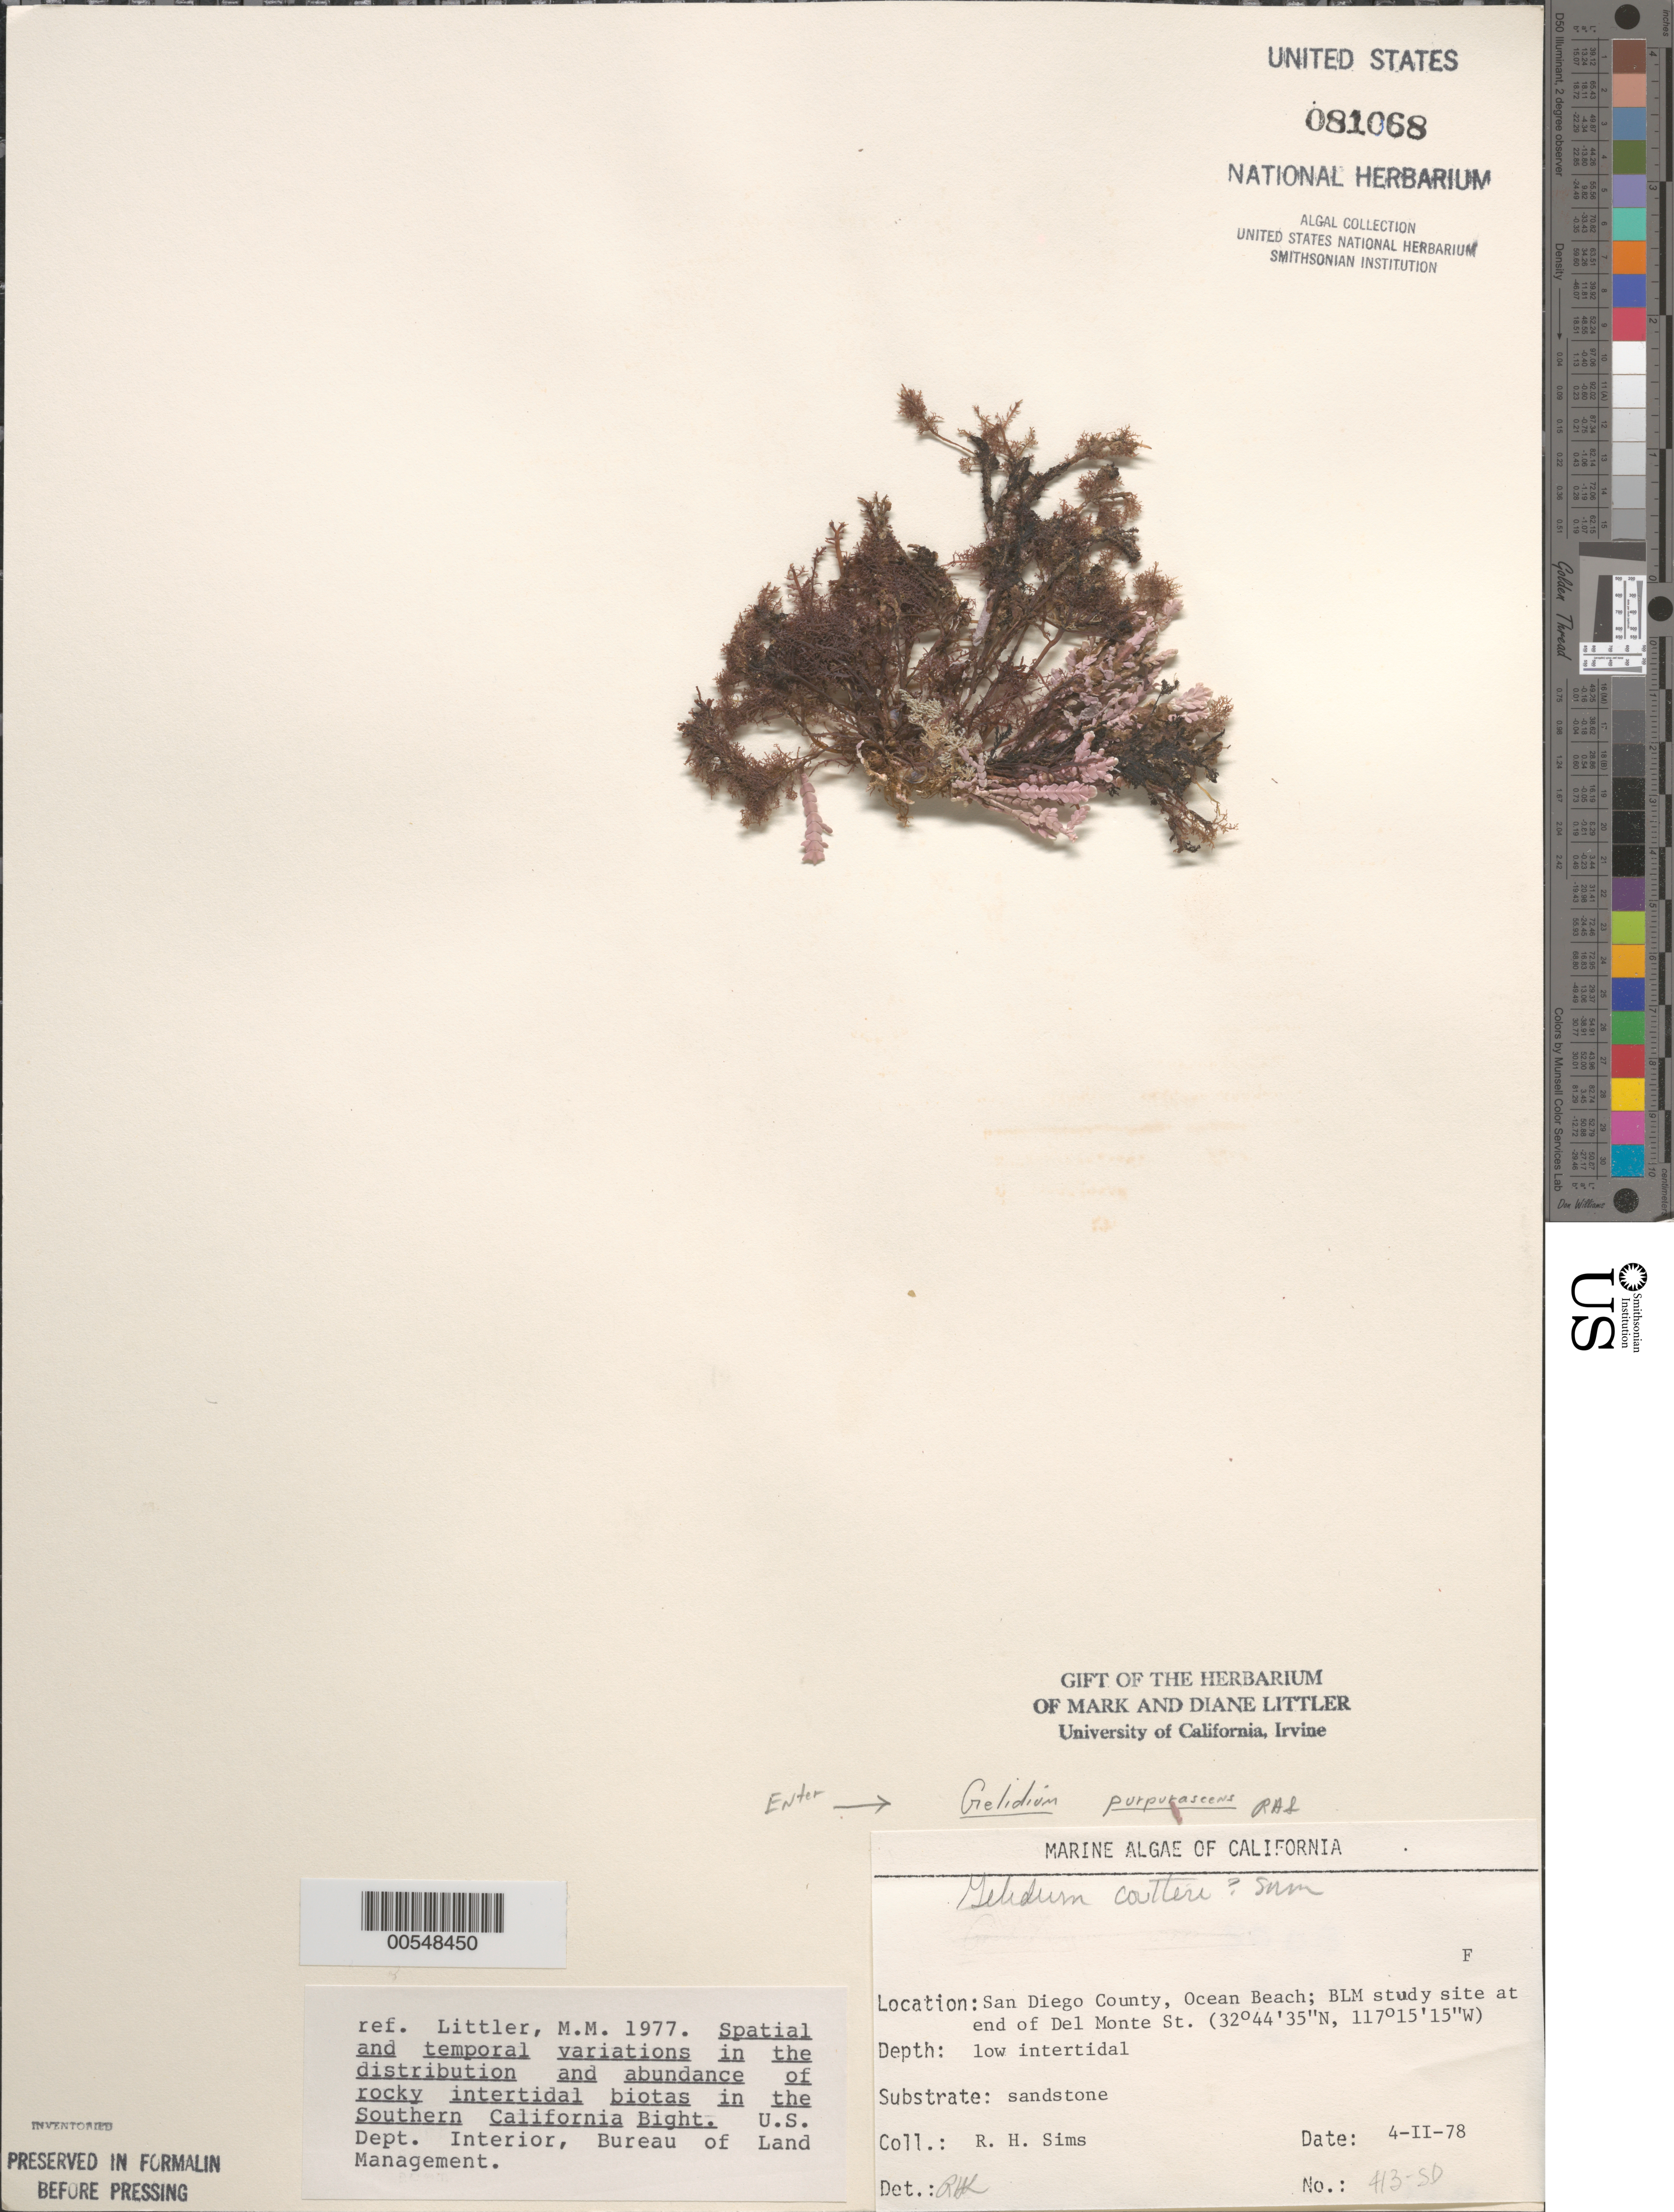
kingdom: Plantae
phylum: Rhodophyta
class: Florideophyceae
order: Gelidiales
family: Gelidiaceae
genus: Gelidium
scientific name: Gelidium purpurascens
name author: N.L. Gardner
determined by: Sims, Robert H.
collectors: R. H. Sims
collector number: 413-SD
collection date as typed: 04 Feb 1978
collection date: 1978-02-04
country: United States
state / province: California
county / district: San Diego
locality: Ocean Beach, end of Del Monte Street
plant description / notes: BLM-SOCALBIGHT Rocky Intertidal Survey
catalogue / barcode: US 81068